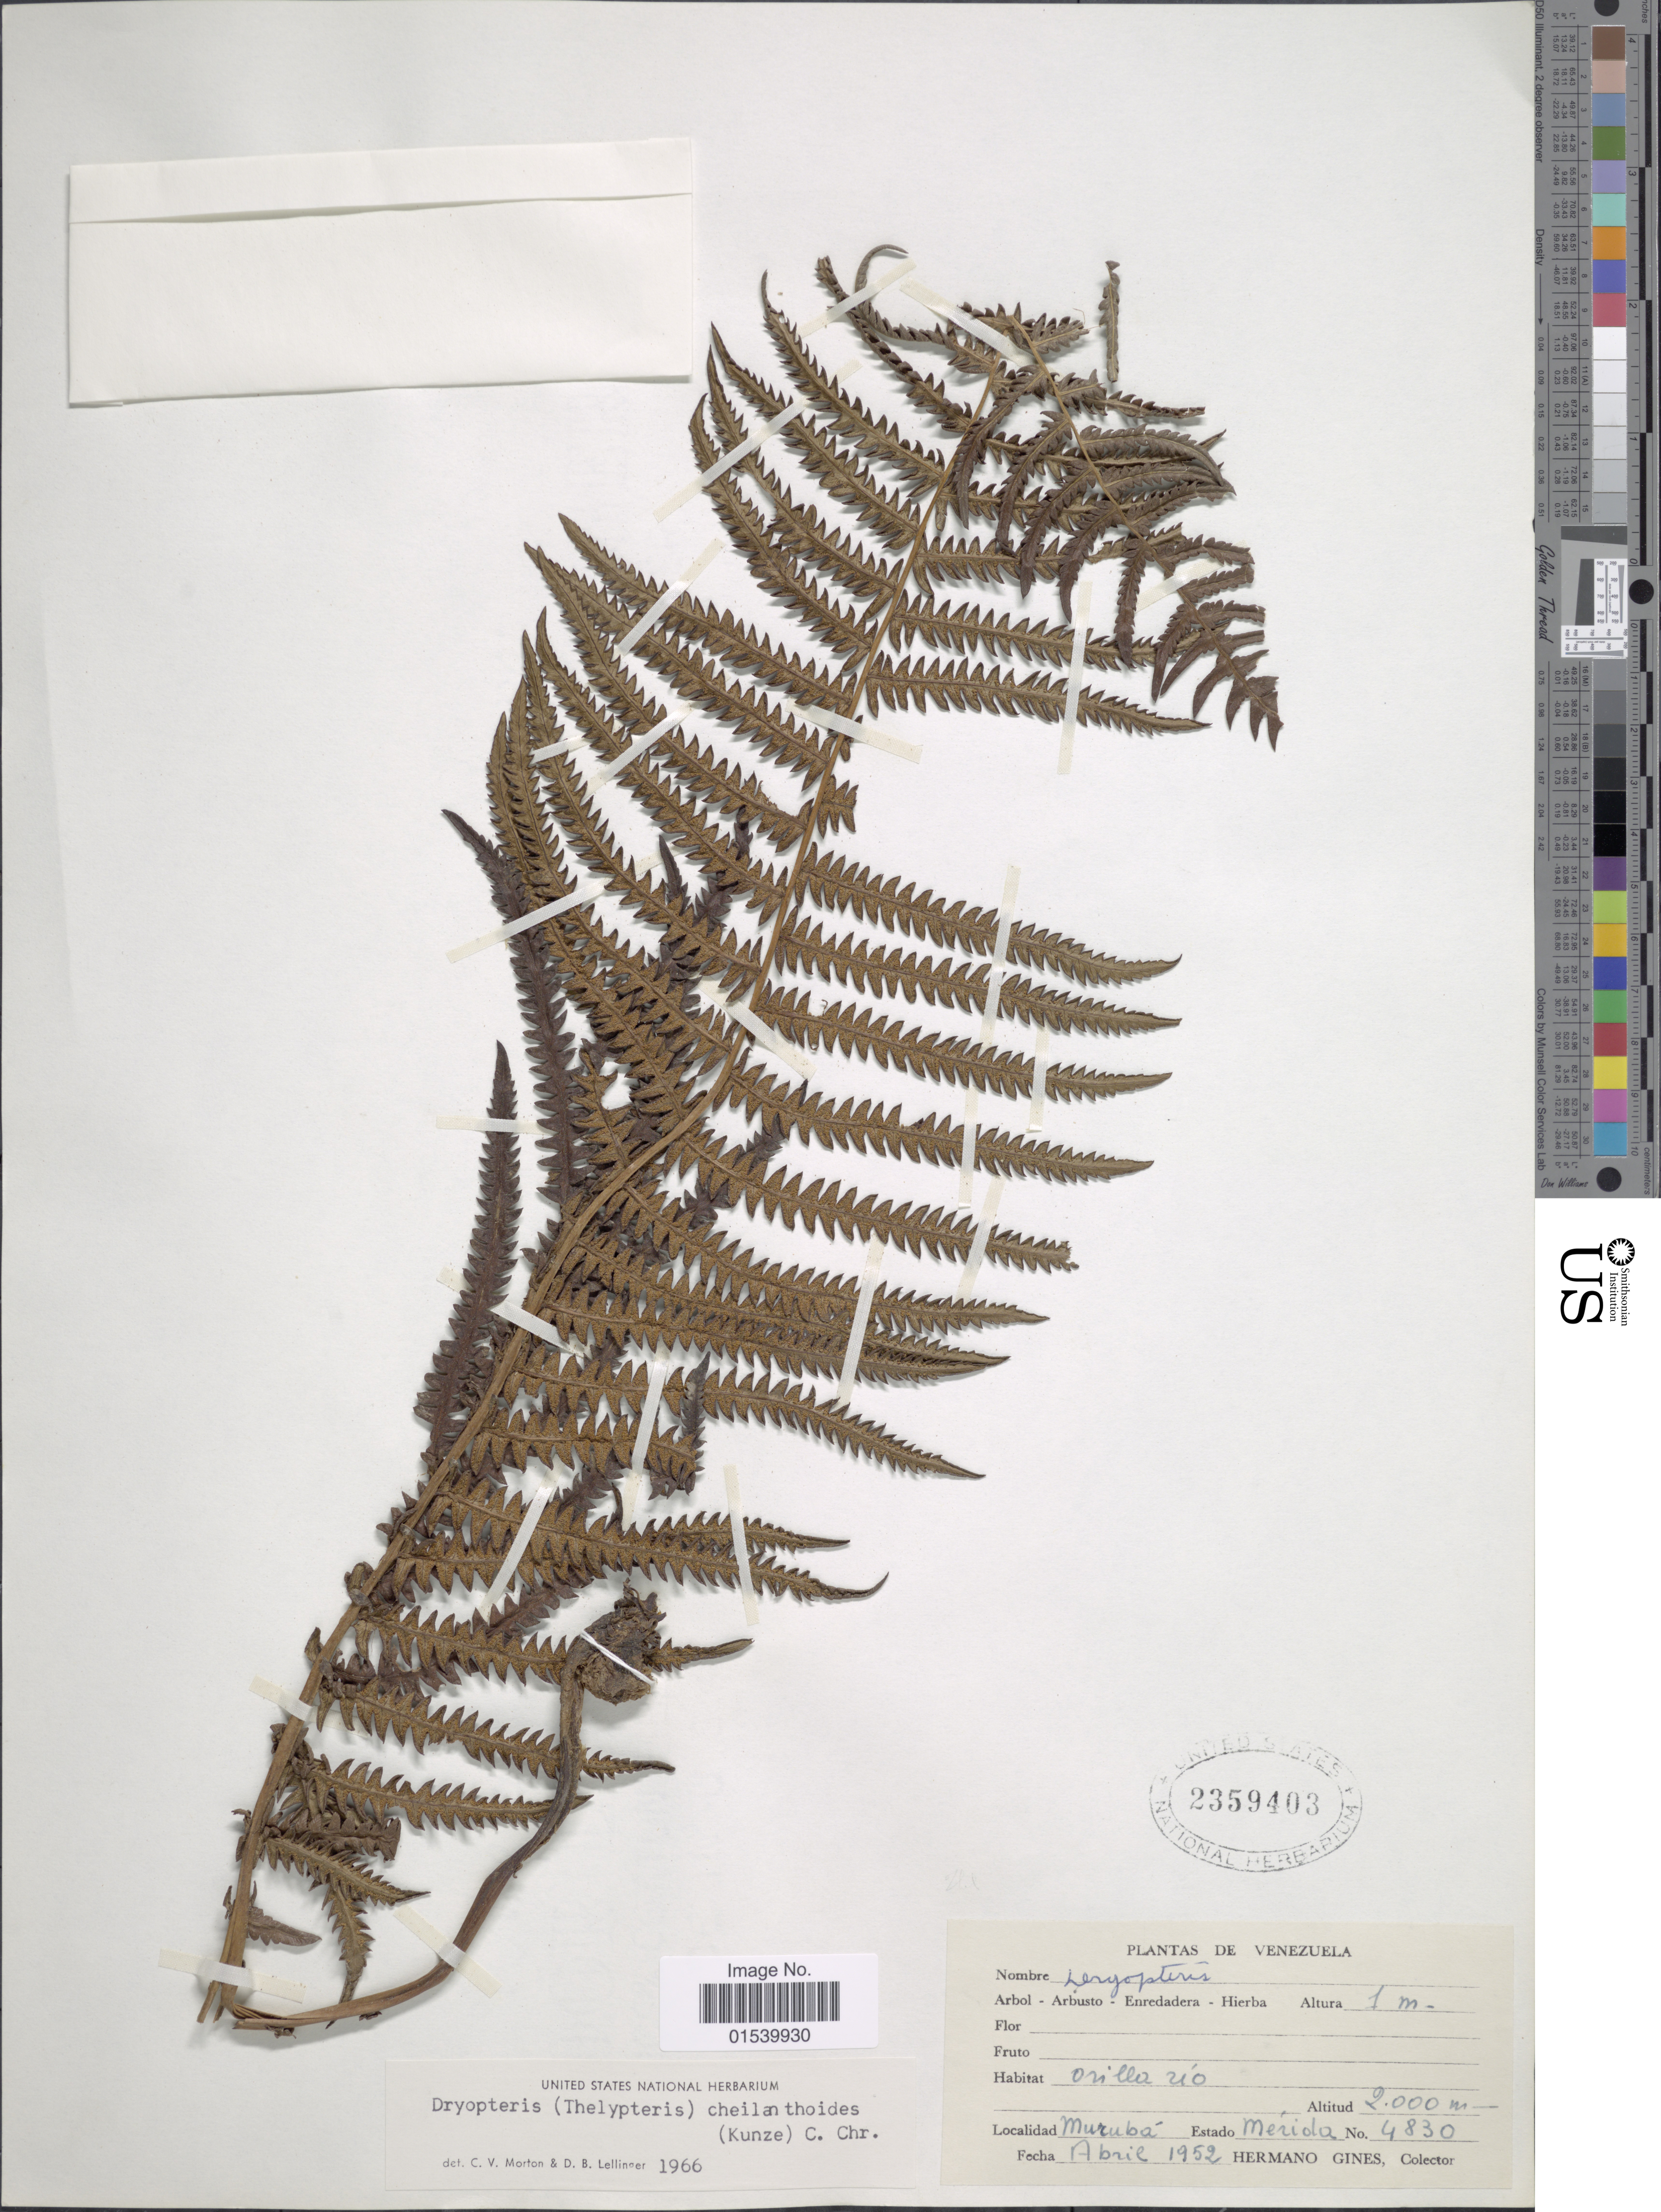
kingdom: Plantae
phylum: Tracheophyta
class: Polypodiopsida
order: Polypodiales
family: Thelypteridaceae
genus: Amauropelta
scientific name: Amauropelta cheilanthoides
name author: (Kunze) Á. Löve & D. Löve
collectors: Bro. Gines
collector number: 4830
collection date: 1952-04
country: Venezuela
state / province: Mérida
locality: Murubá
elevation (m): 2000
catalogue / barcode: US 2359403